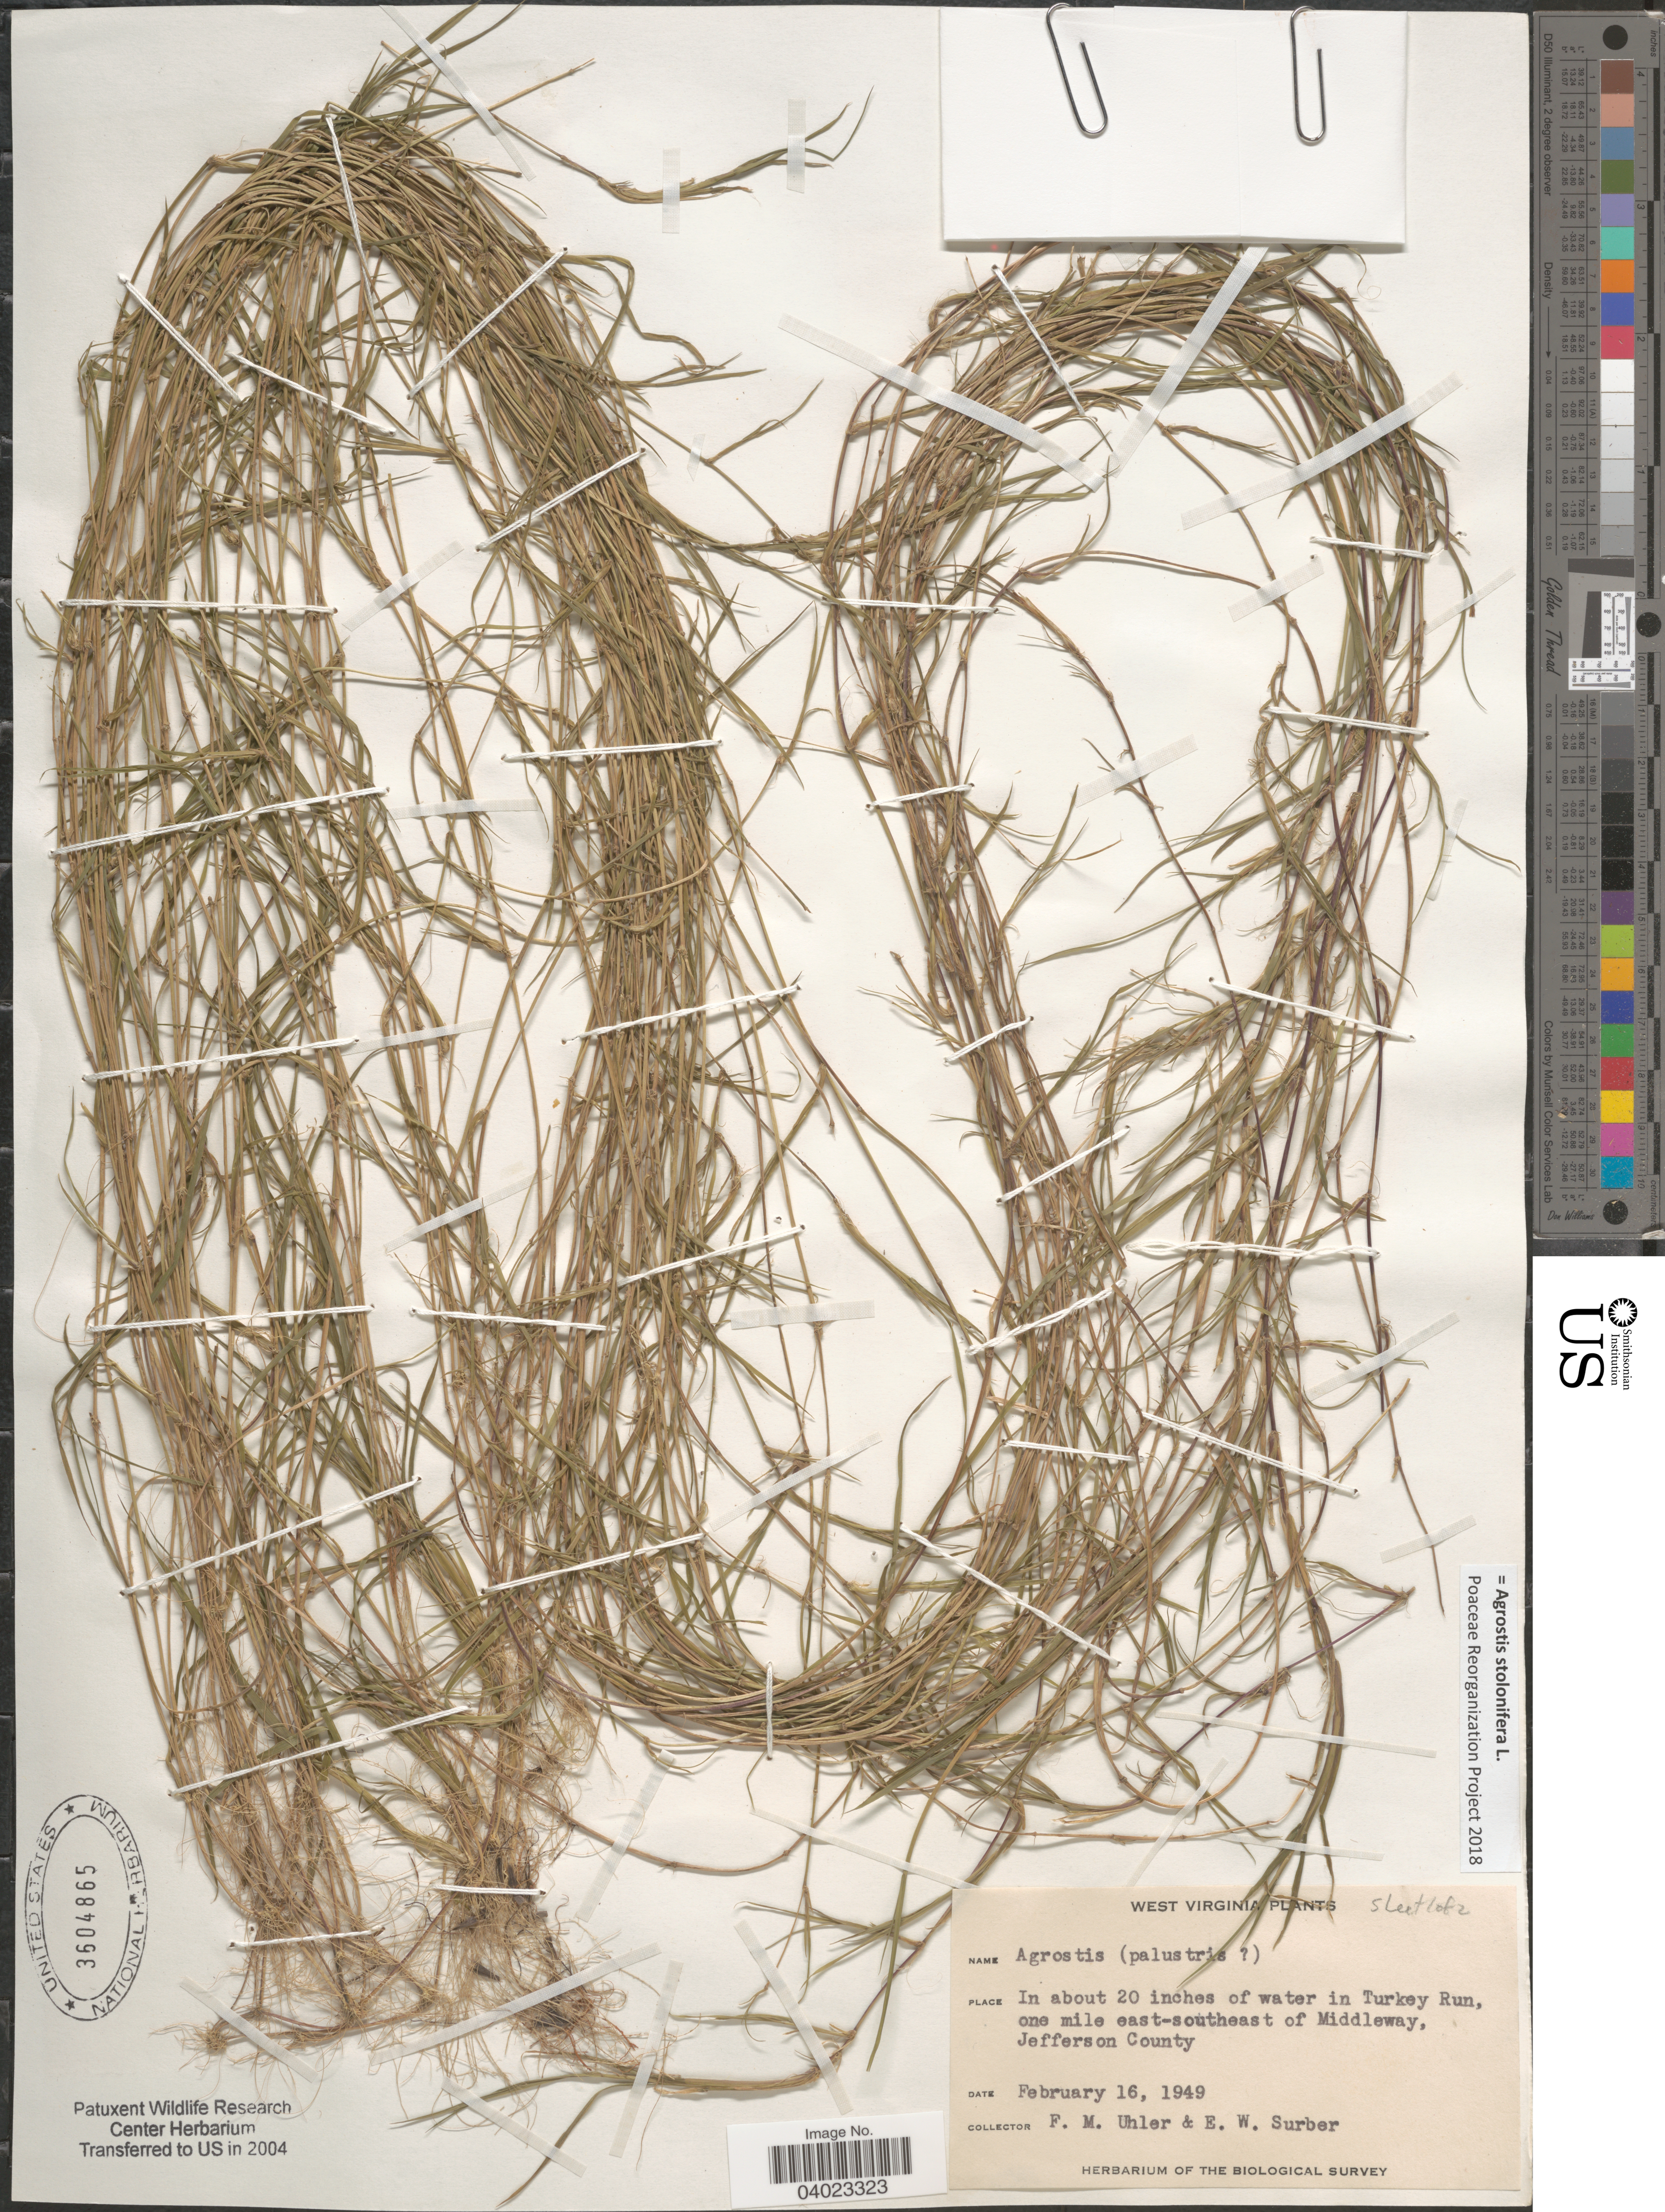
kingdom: Plantae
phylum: Tracheophyta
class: Liliopsida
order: Poales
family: Poaceae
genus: Agrostis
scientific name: Agrostis stolonifera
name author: L.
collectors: F. M. Uhler & E. Surber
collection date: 1949-02-16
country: United States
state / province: West Virginia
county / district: Jefferson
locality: In about 20 inches of water in Turkey Run, one mile east-southeast of Middleway, Jefferson County.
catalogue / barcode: US 3604865